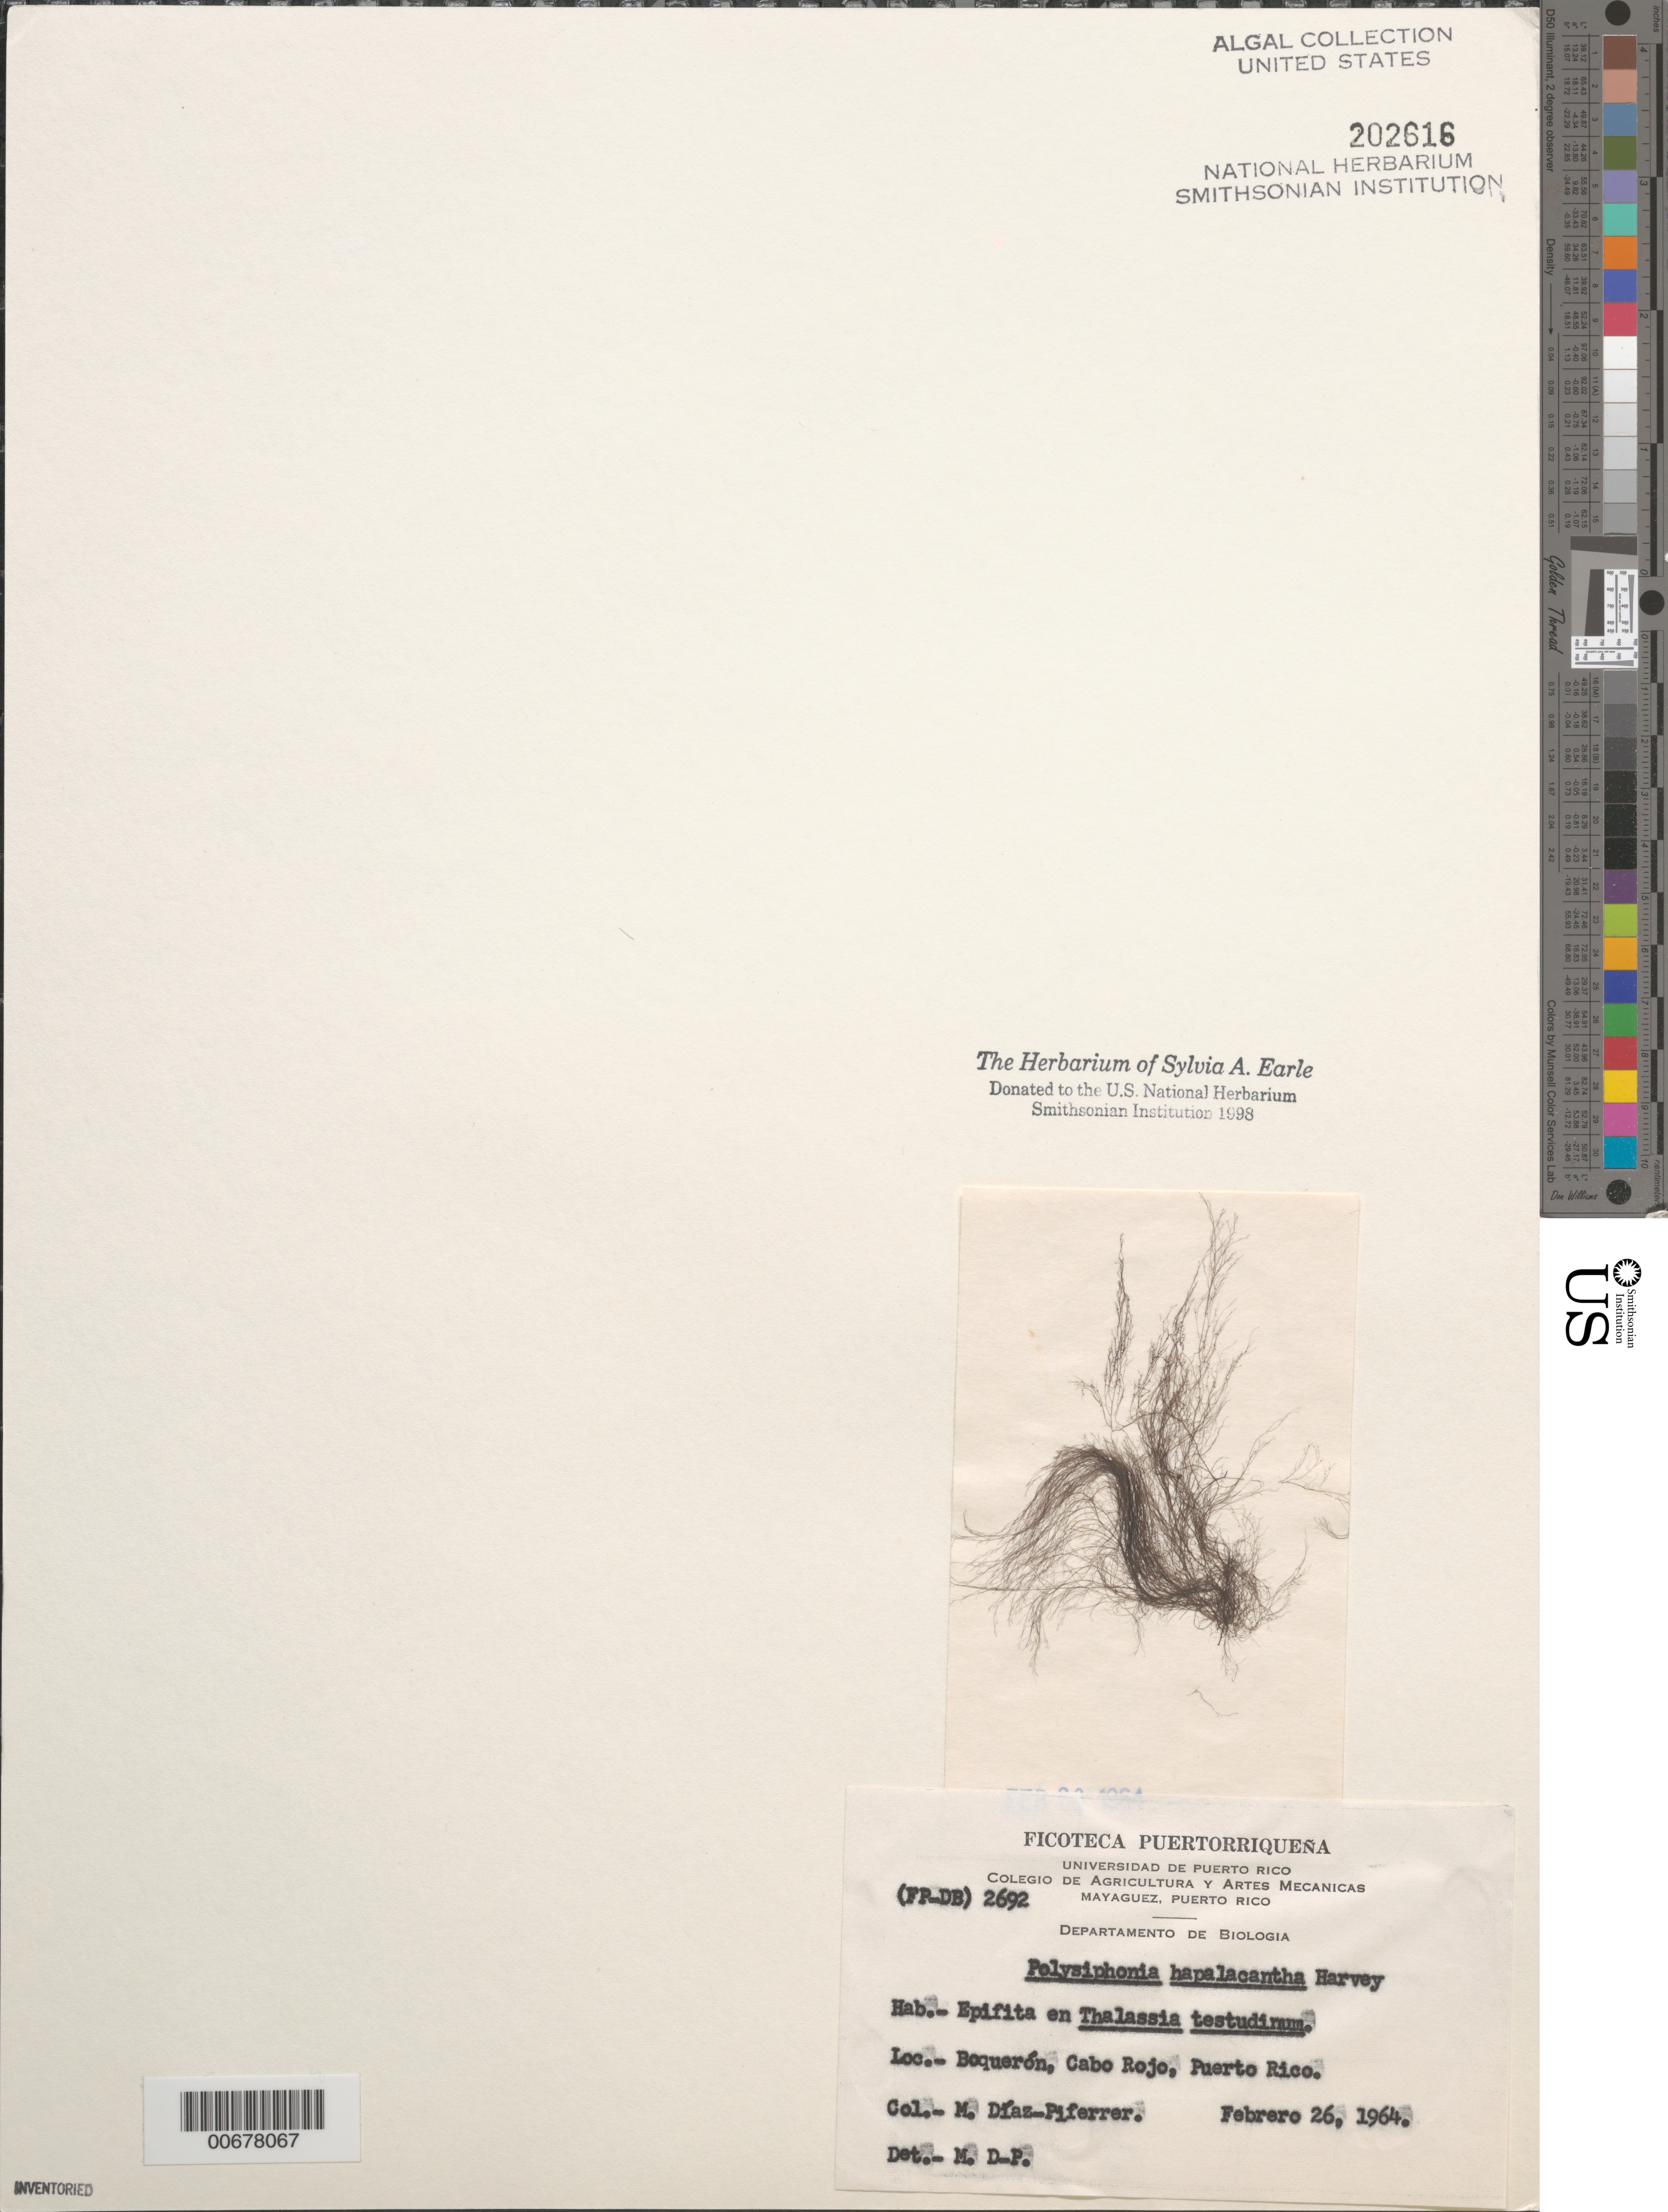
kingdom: Plantae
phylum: Rhodophyta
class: Florideophyceae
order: Ceramiales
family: Rhodomelaceae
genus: Polysiphonia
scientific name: Polysiphonia hapalacantha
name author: Harv.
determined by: Diaz-Piferrer, M.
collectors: M. Diaz-Piferrer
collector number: (FP-DB) 2692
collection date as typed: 26 Feb 1964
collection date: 1964-02-26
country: Puerto Rico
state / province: Cabo Rojo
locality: Boqueron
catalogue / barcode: US 202616